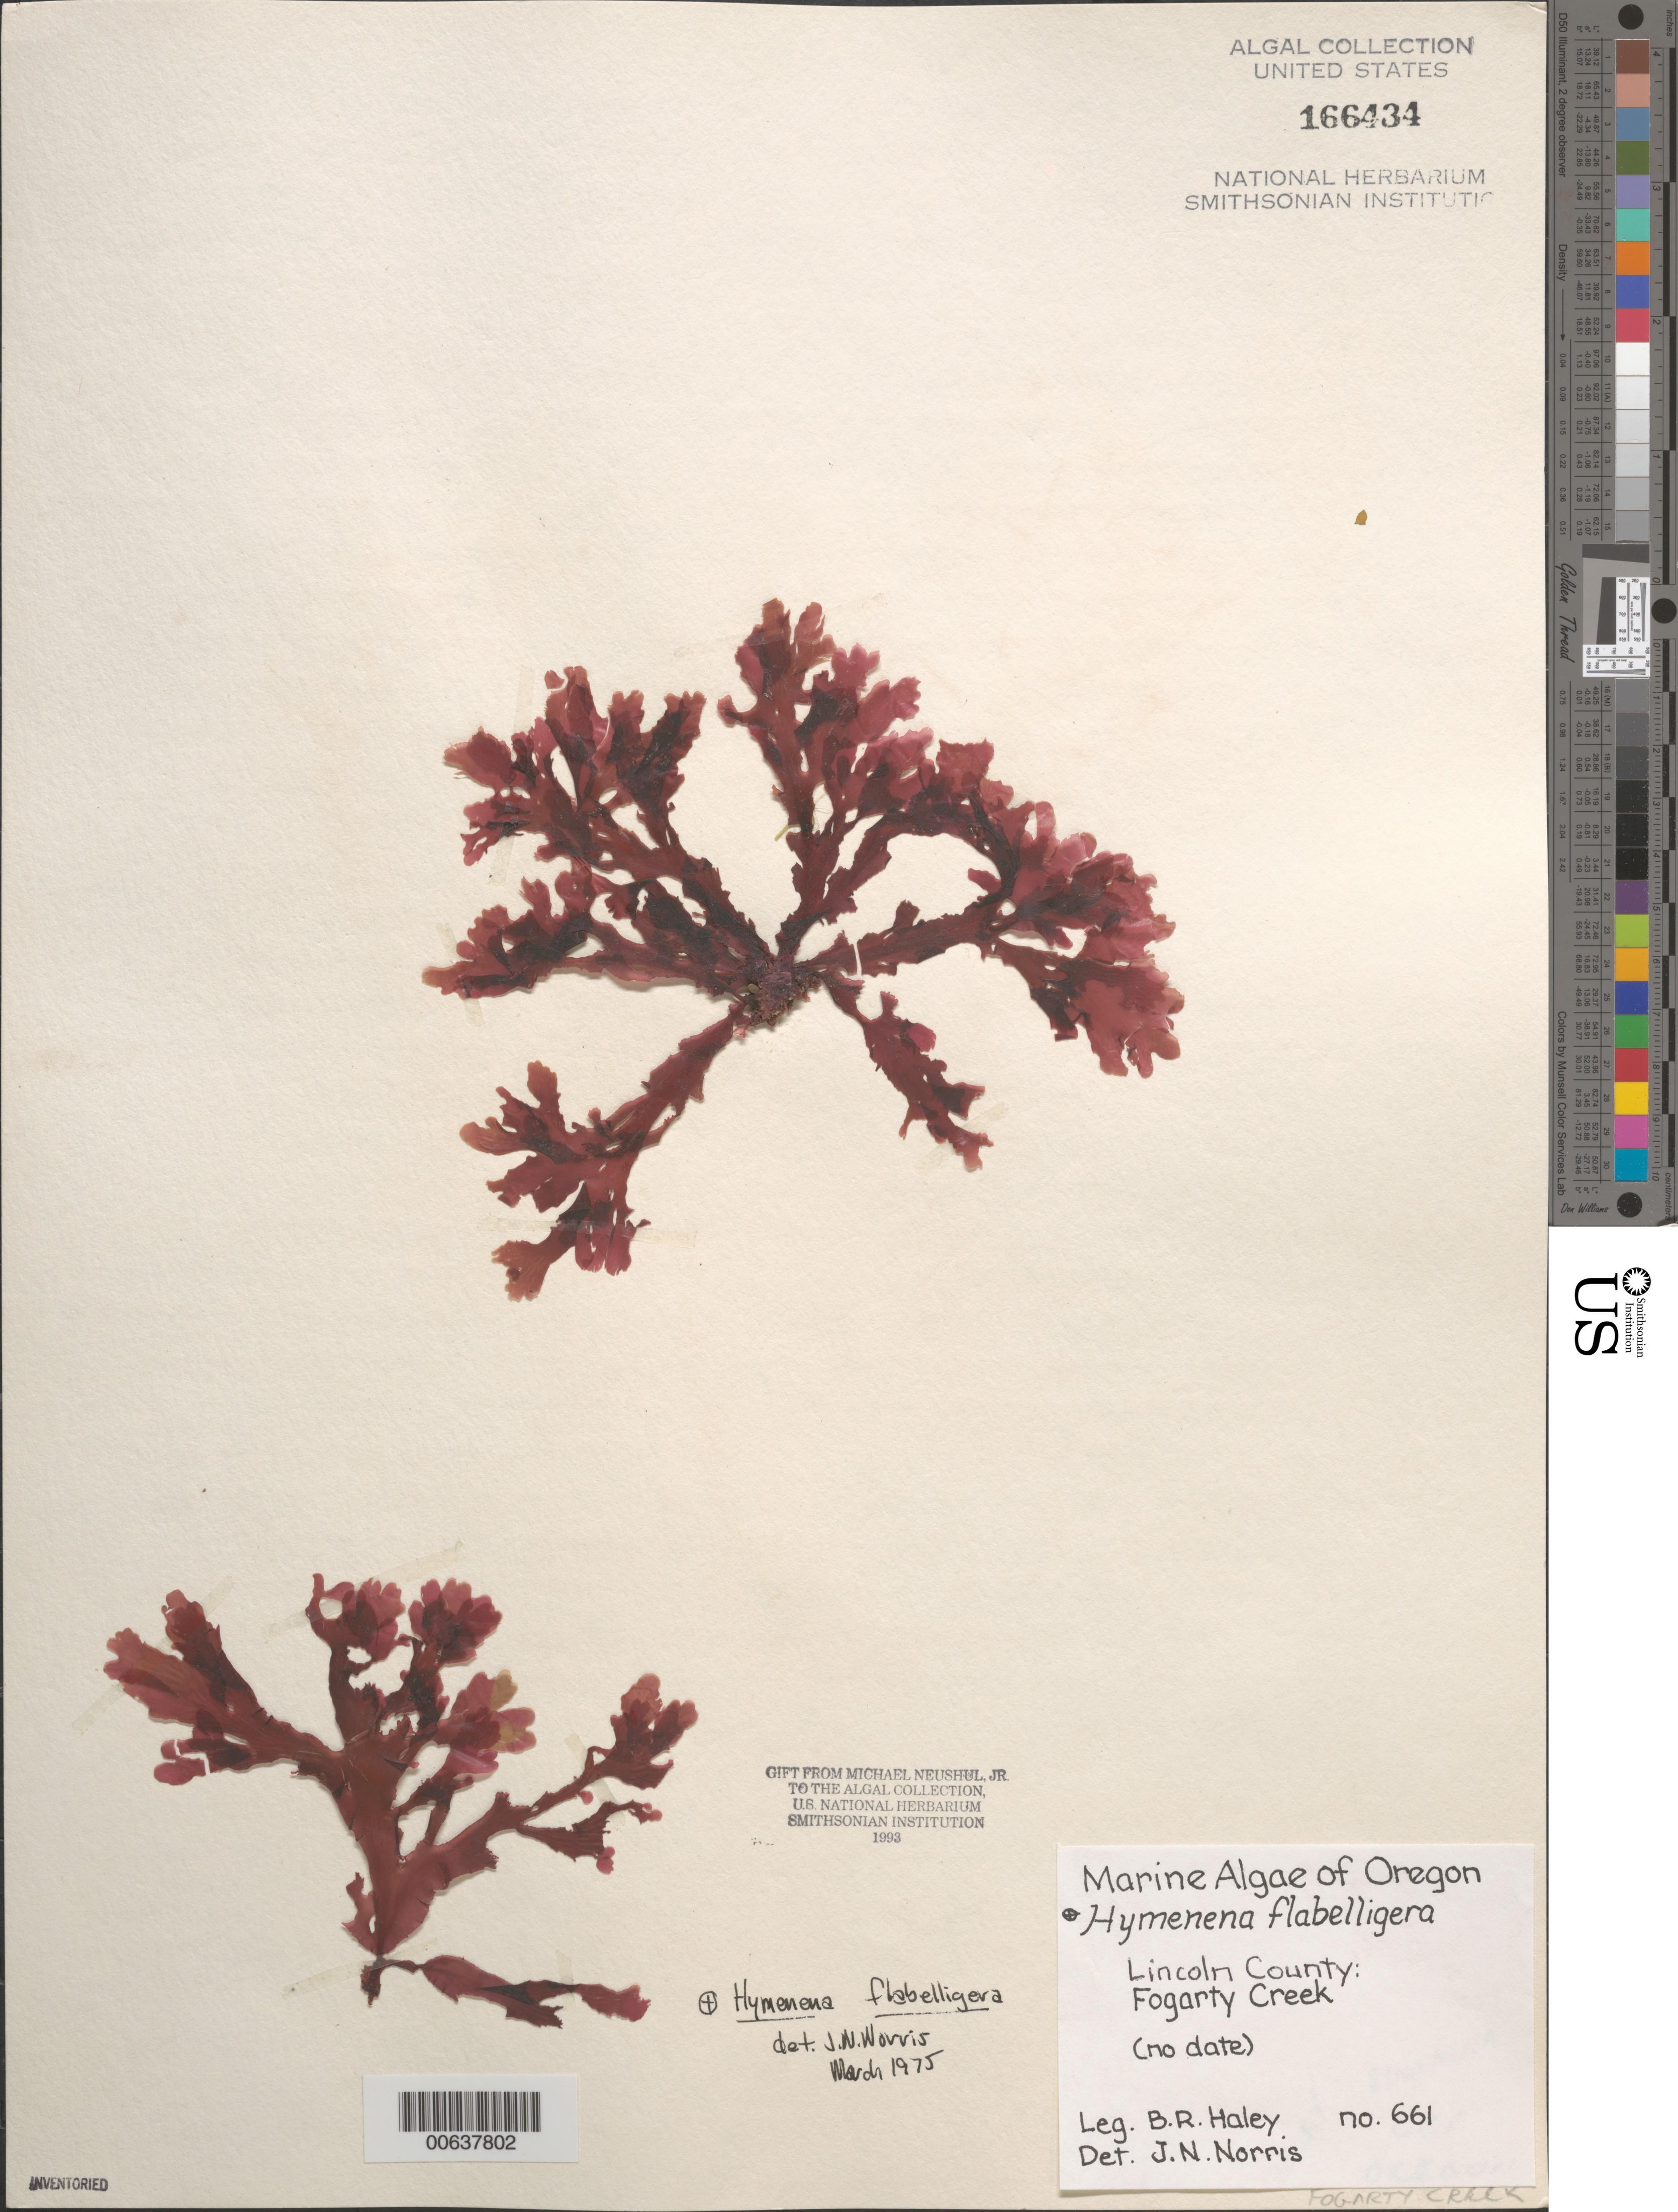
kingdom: Plantae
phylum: Rhodophyta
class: Florideophyceae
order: Ceramiales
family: Delesseriaceae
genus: Hymenena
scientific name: Hymenena flabelligera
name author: (J. Agardh) Kylin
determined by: Norris, James N.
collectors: B. Haley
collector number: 661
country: United States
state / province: Oregon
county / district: Lincoln County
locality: Fogarty Creek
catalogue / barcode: US 166434